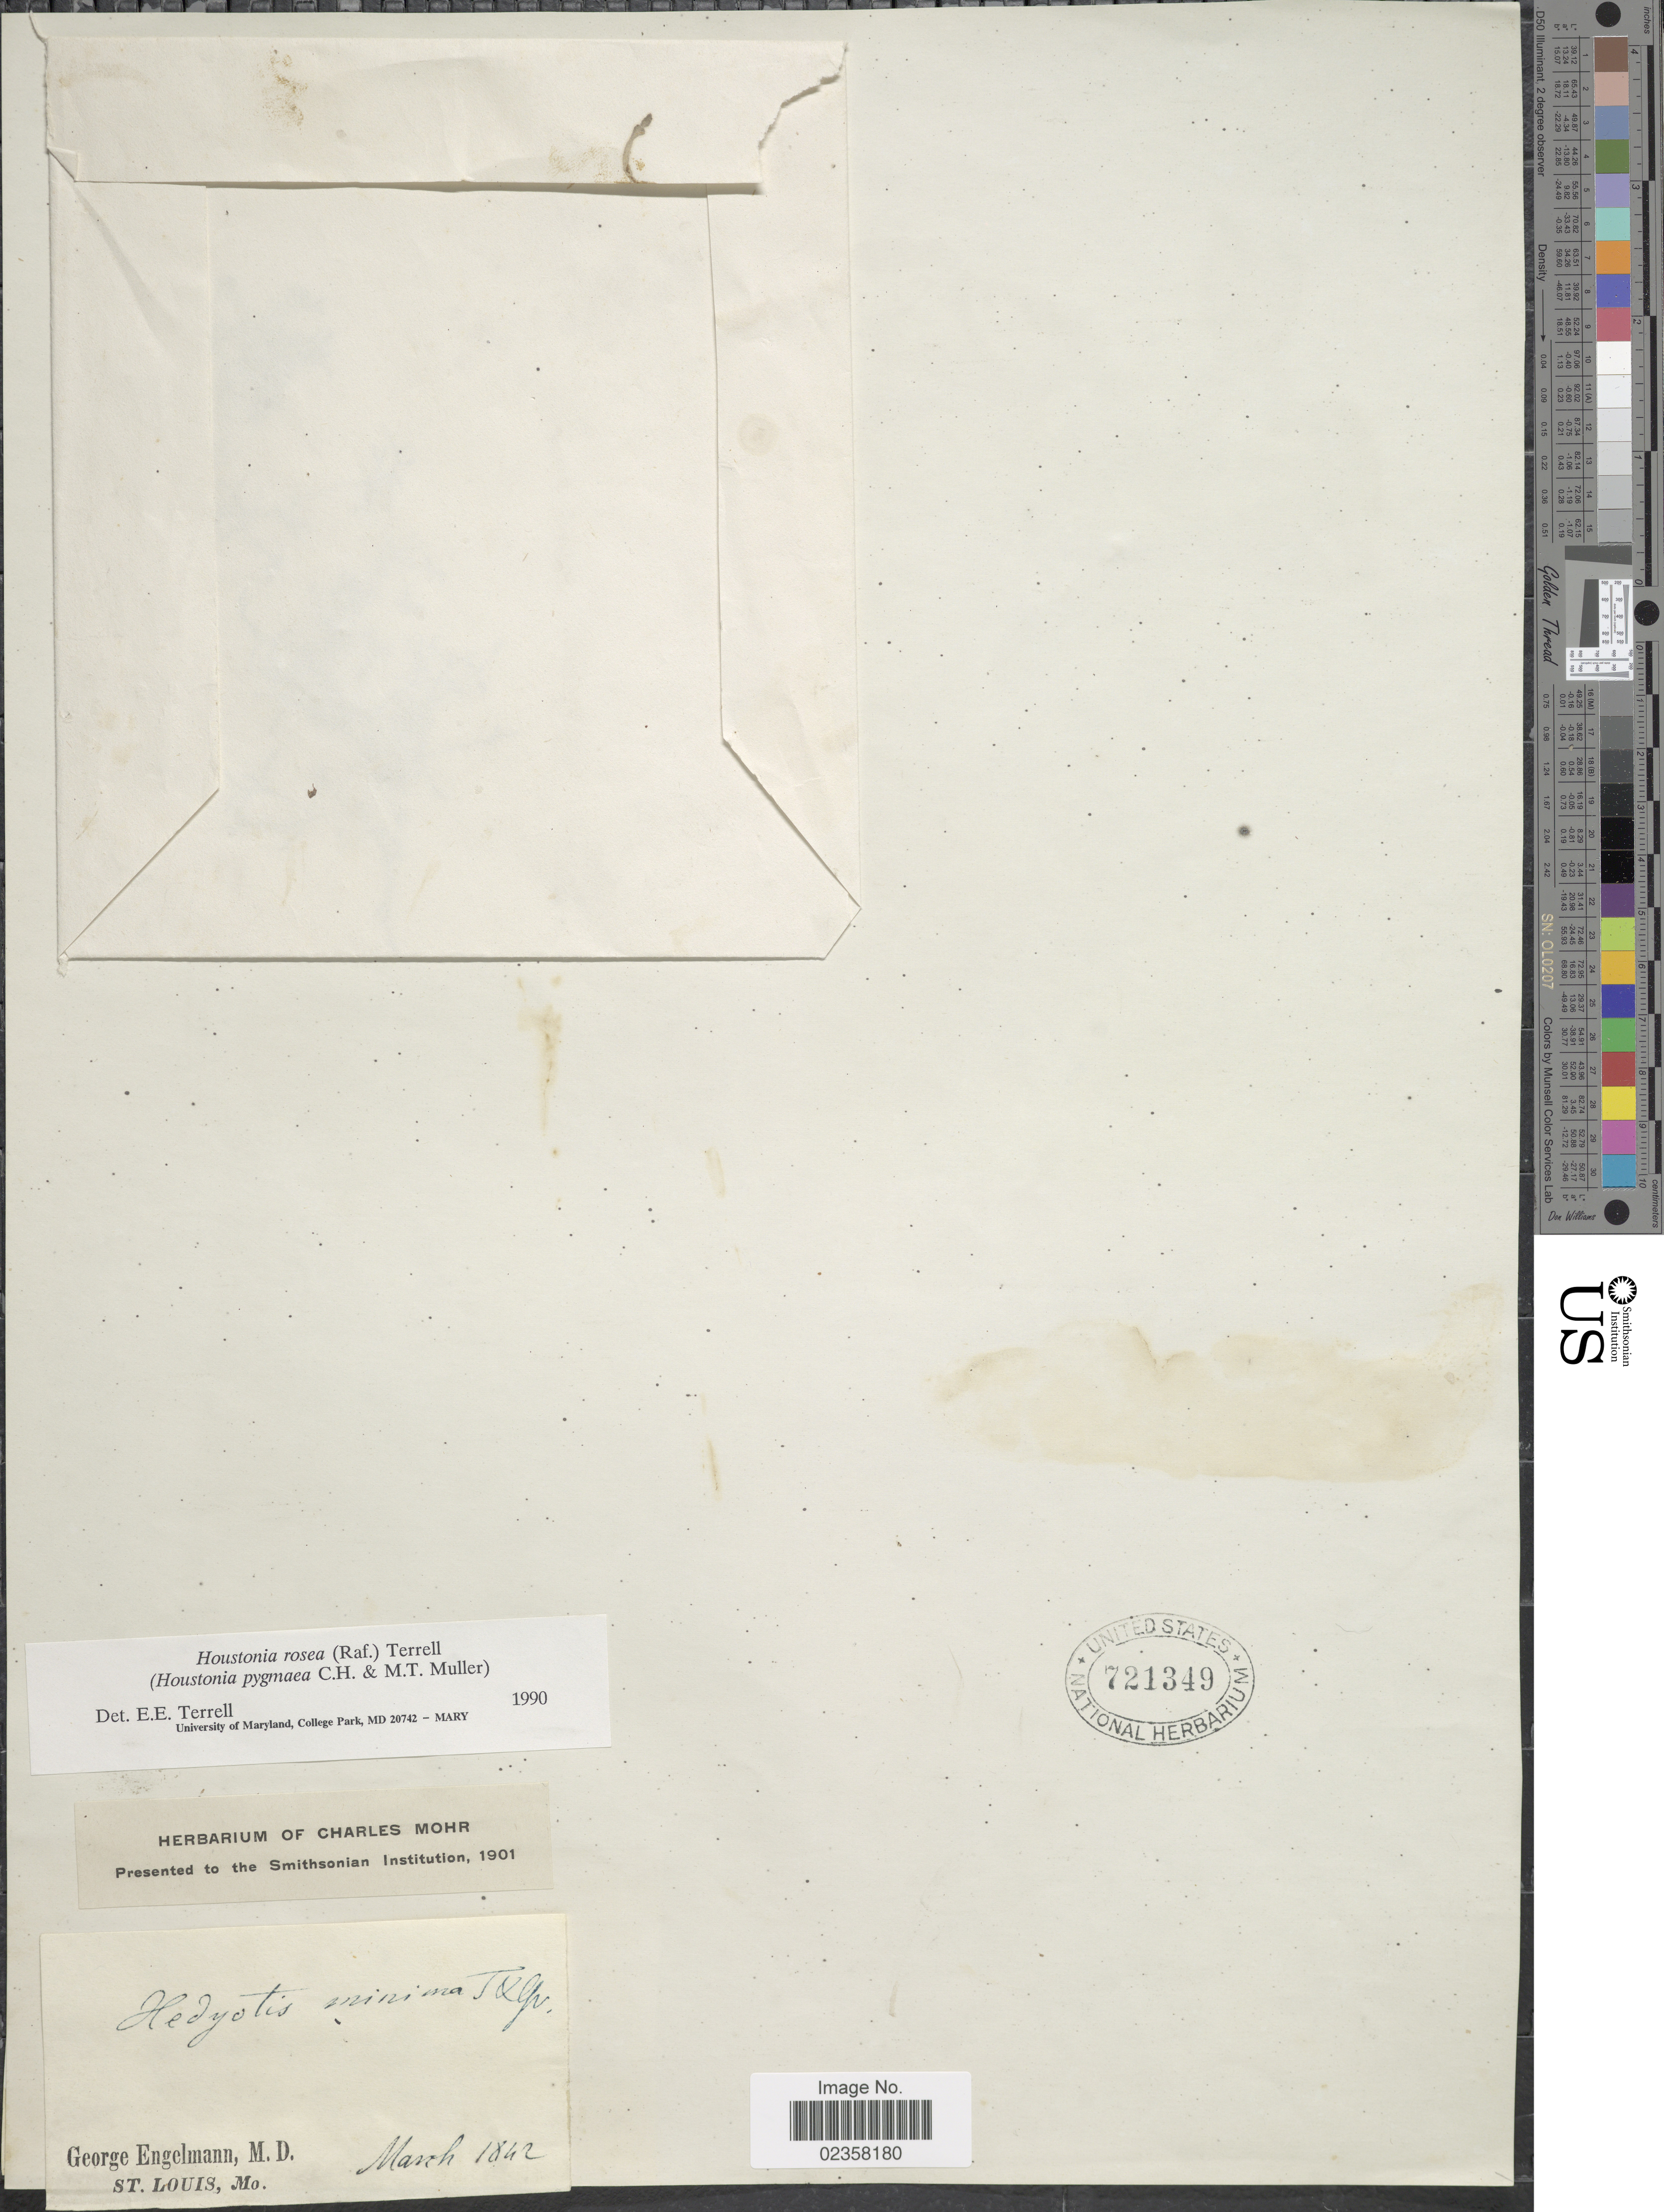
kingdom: Plantae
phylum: Tracheophyta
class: Magnoliopsida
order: Gentianales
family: Rubiaceae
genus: Houstonia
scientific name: Houstonia rosea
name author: (Raf.) Terrell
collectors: G. Engelmann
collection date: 1842-03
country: United States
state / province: Missouri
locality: St. Louis, Mo.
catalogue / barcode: US 721349